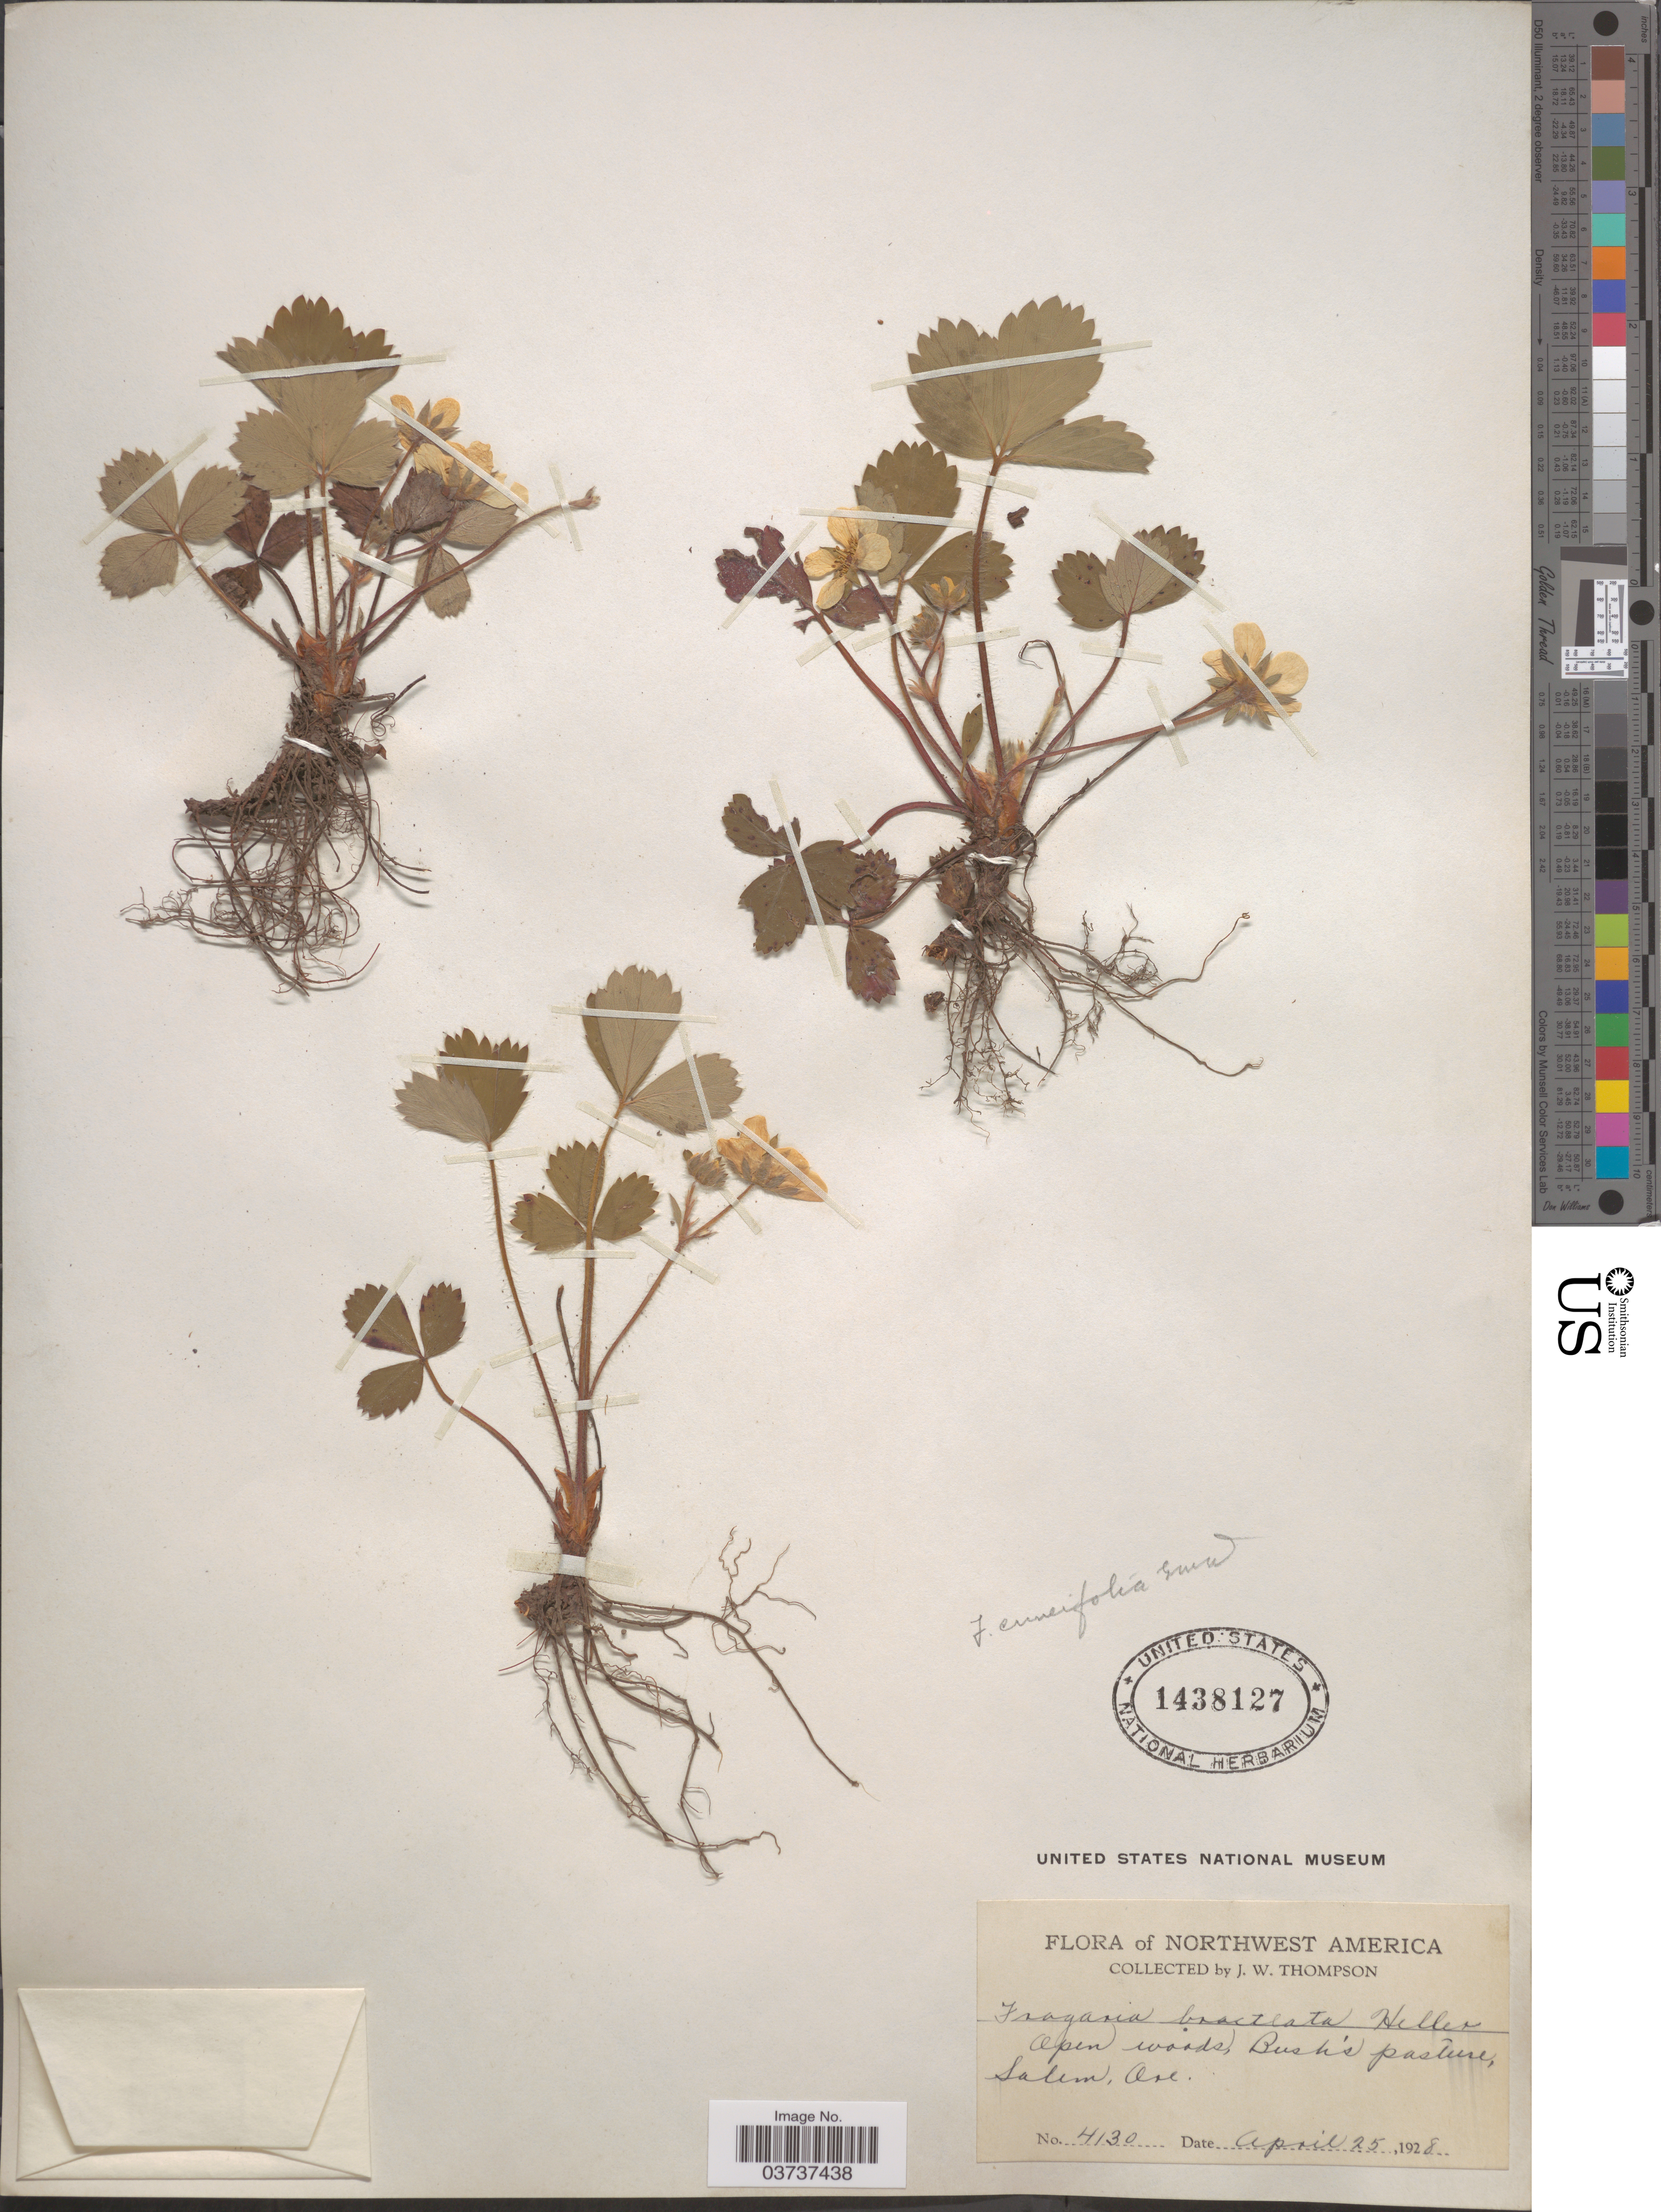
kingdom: Plantae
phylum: Tracheophyta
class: Magnoliopsida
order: Rosales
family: Rosaceae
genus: Fragaria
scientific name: Fragaria vesca subsp. bracteata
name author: L.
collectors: J. Thompson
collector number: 4130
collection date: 1928-04-25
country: United States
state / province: Oregon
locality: Northwest America. Bush's pasture, Salem.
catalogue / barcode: US 1438127